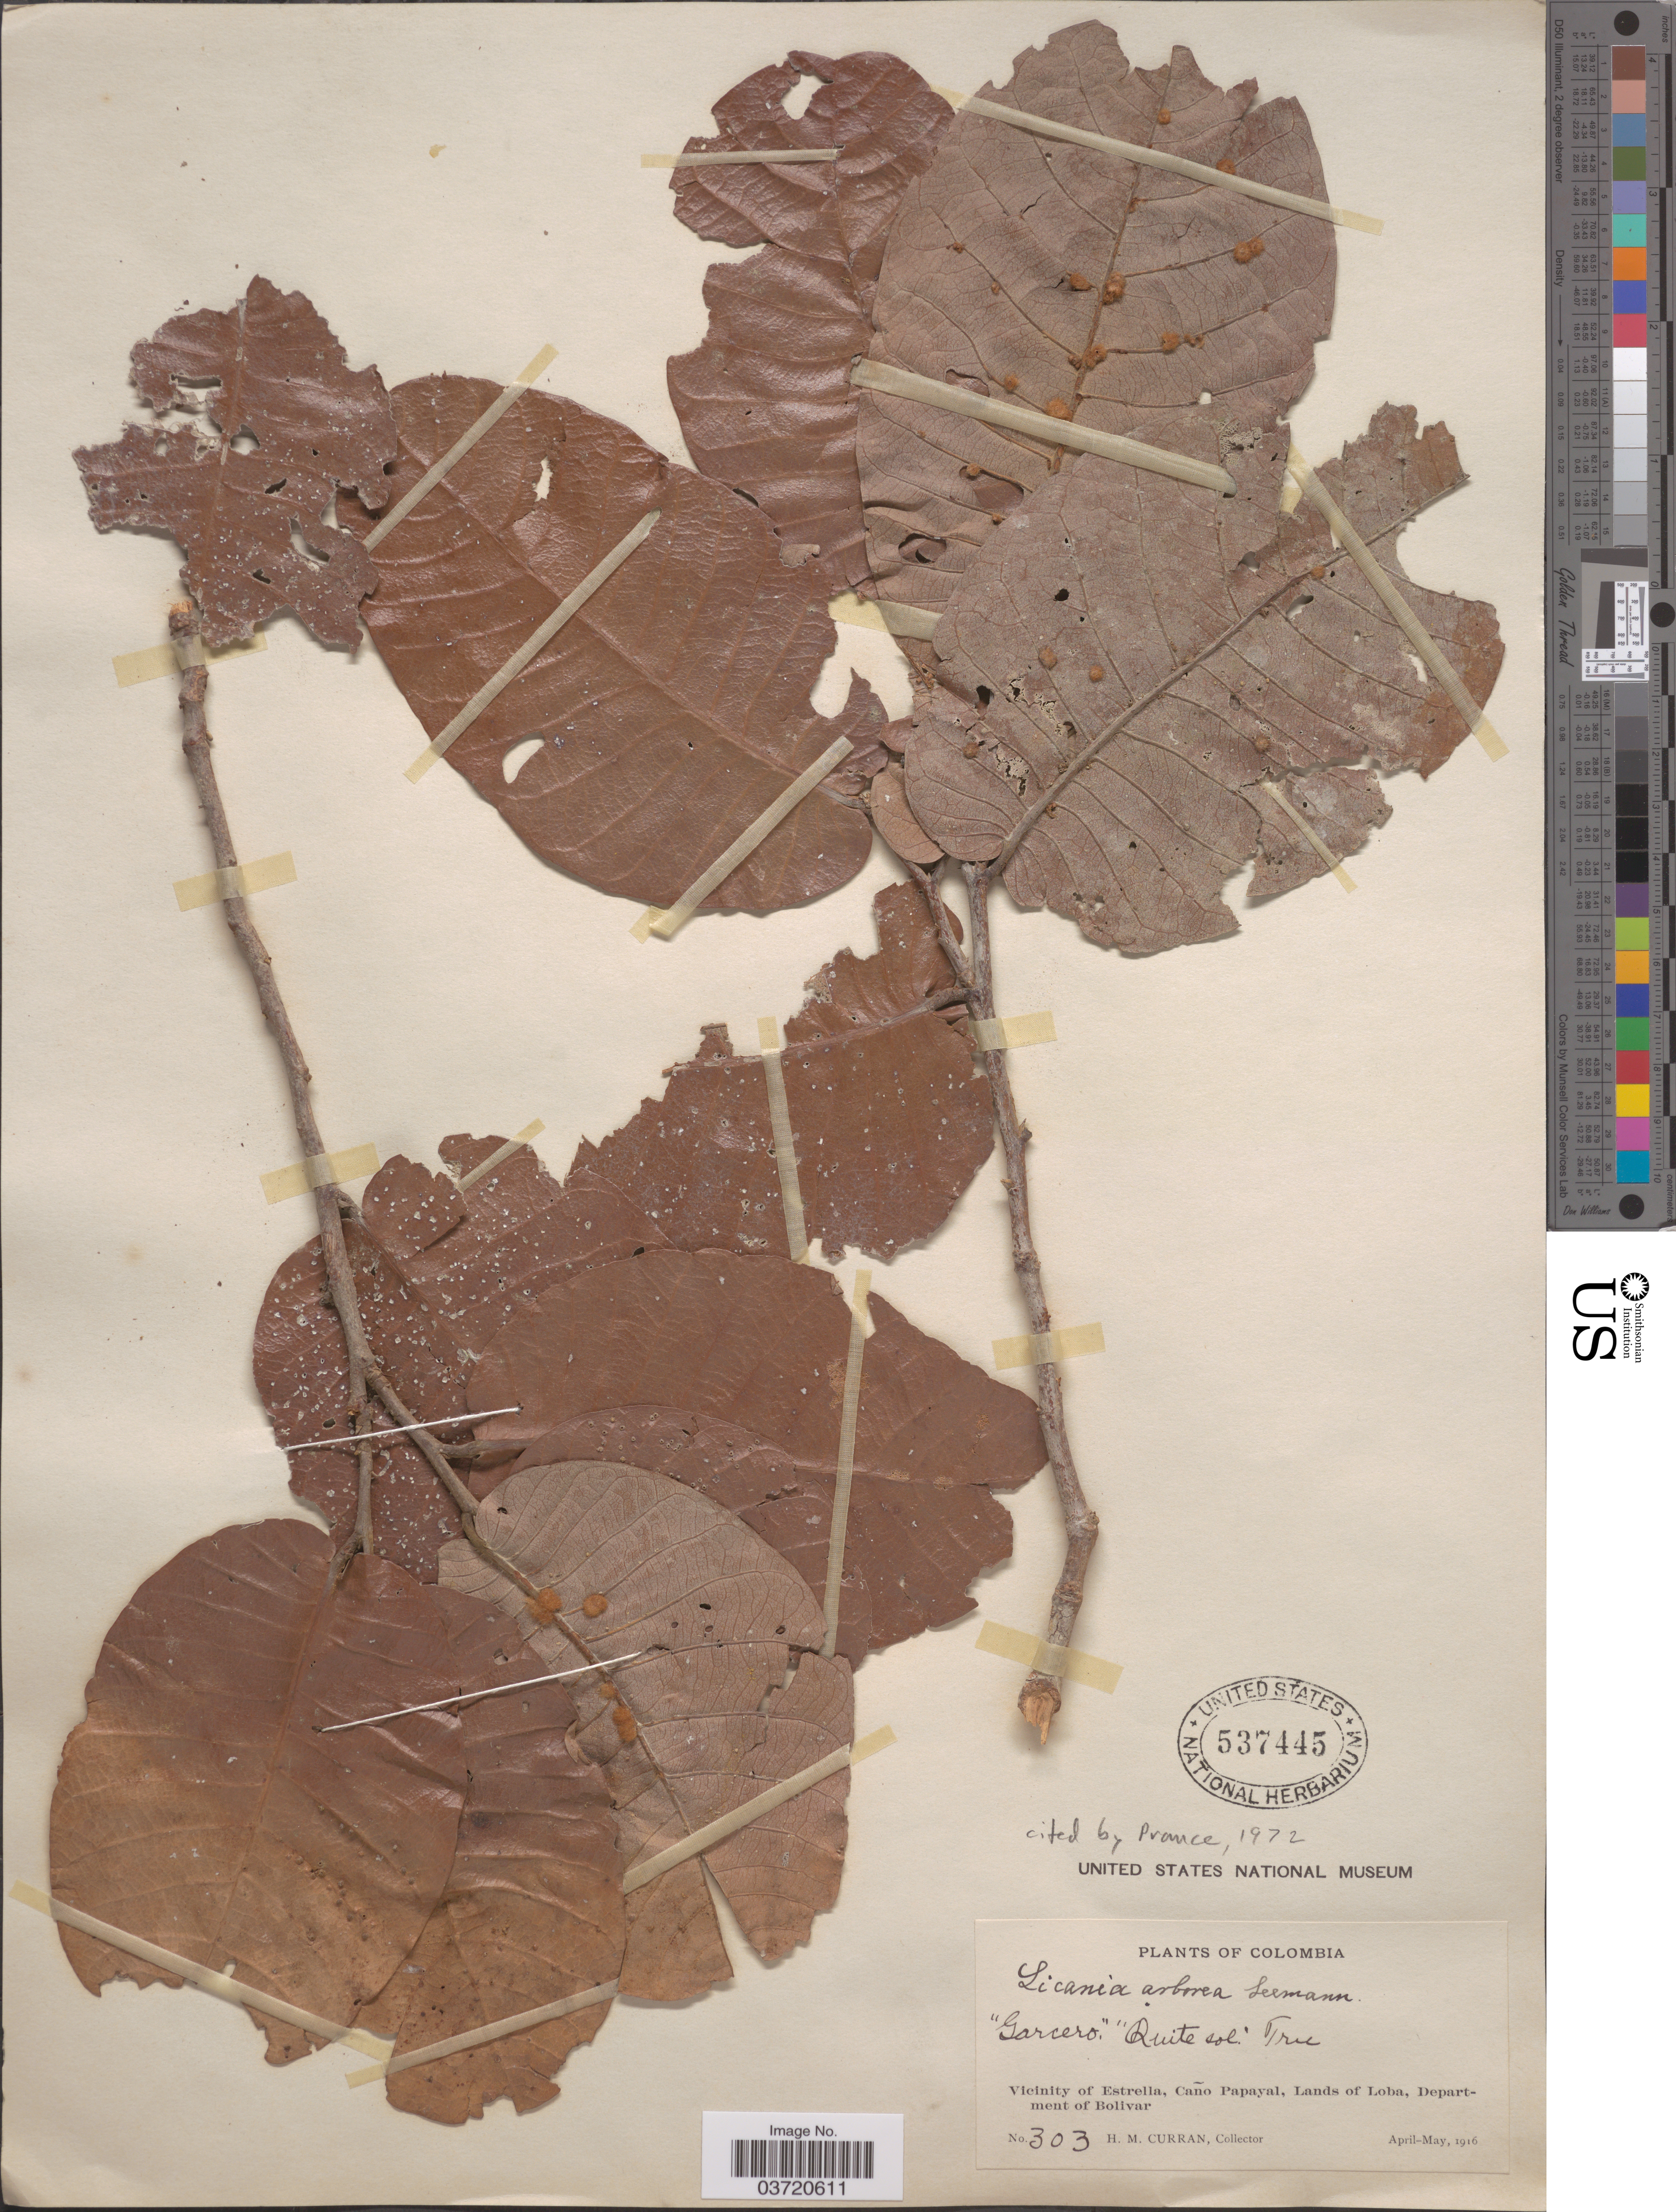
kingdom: Plantae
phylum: Tracheophyta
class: Magnoliopsida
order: Malpighiales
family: Chrysobalanaceae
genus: Microdesmia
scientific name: Microdesmia arborea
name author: (Seem.) Sothers & Prance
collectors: H. M. Curran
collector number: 303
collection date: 1916-04/1916-05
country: Colombia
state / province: Bolívar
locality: Vicinity of Estrelia, Caño Papayal, Lands of Loba, Department of Bolivar.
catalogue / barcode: US 537445